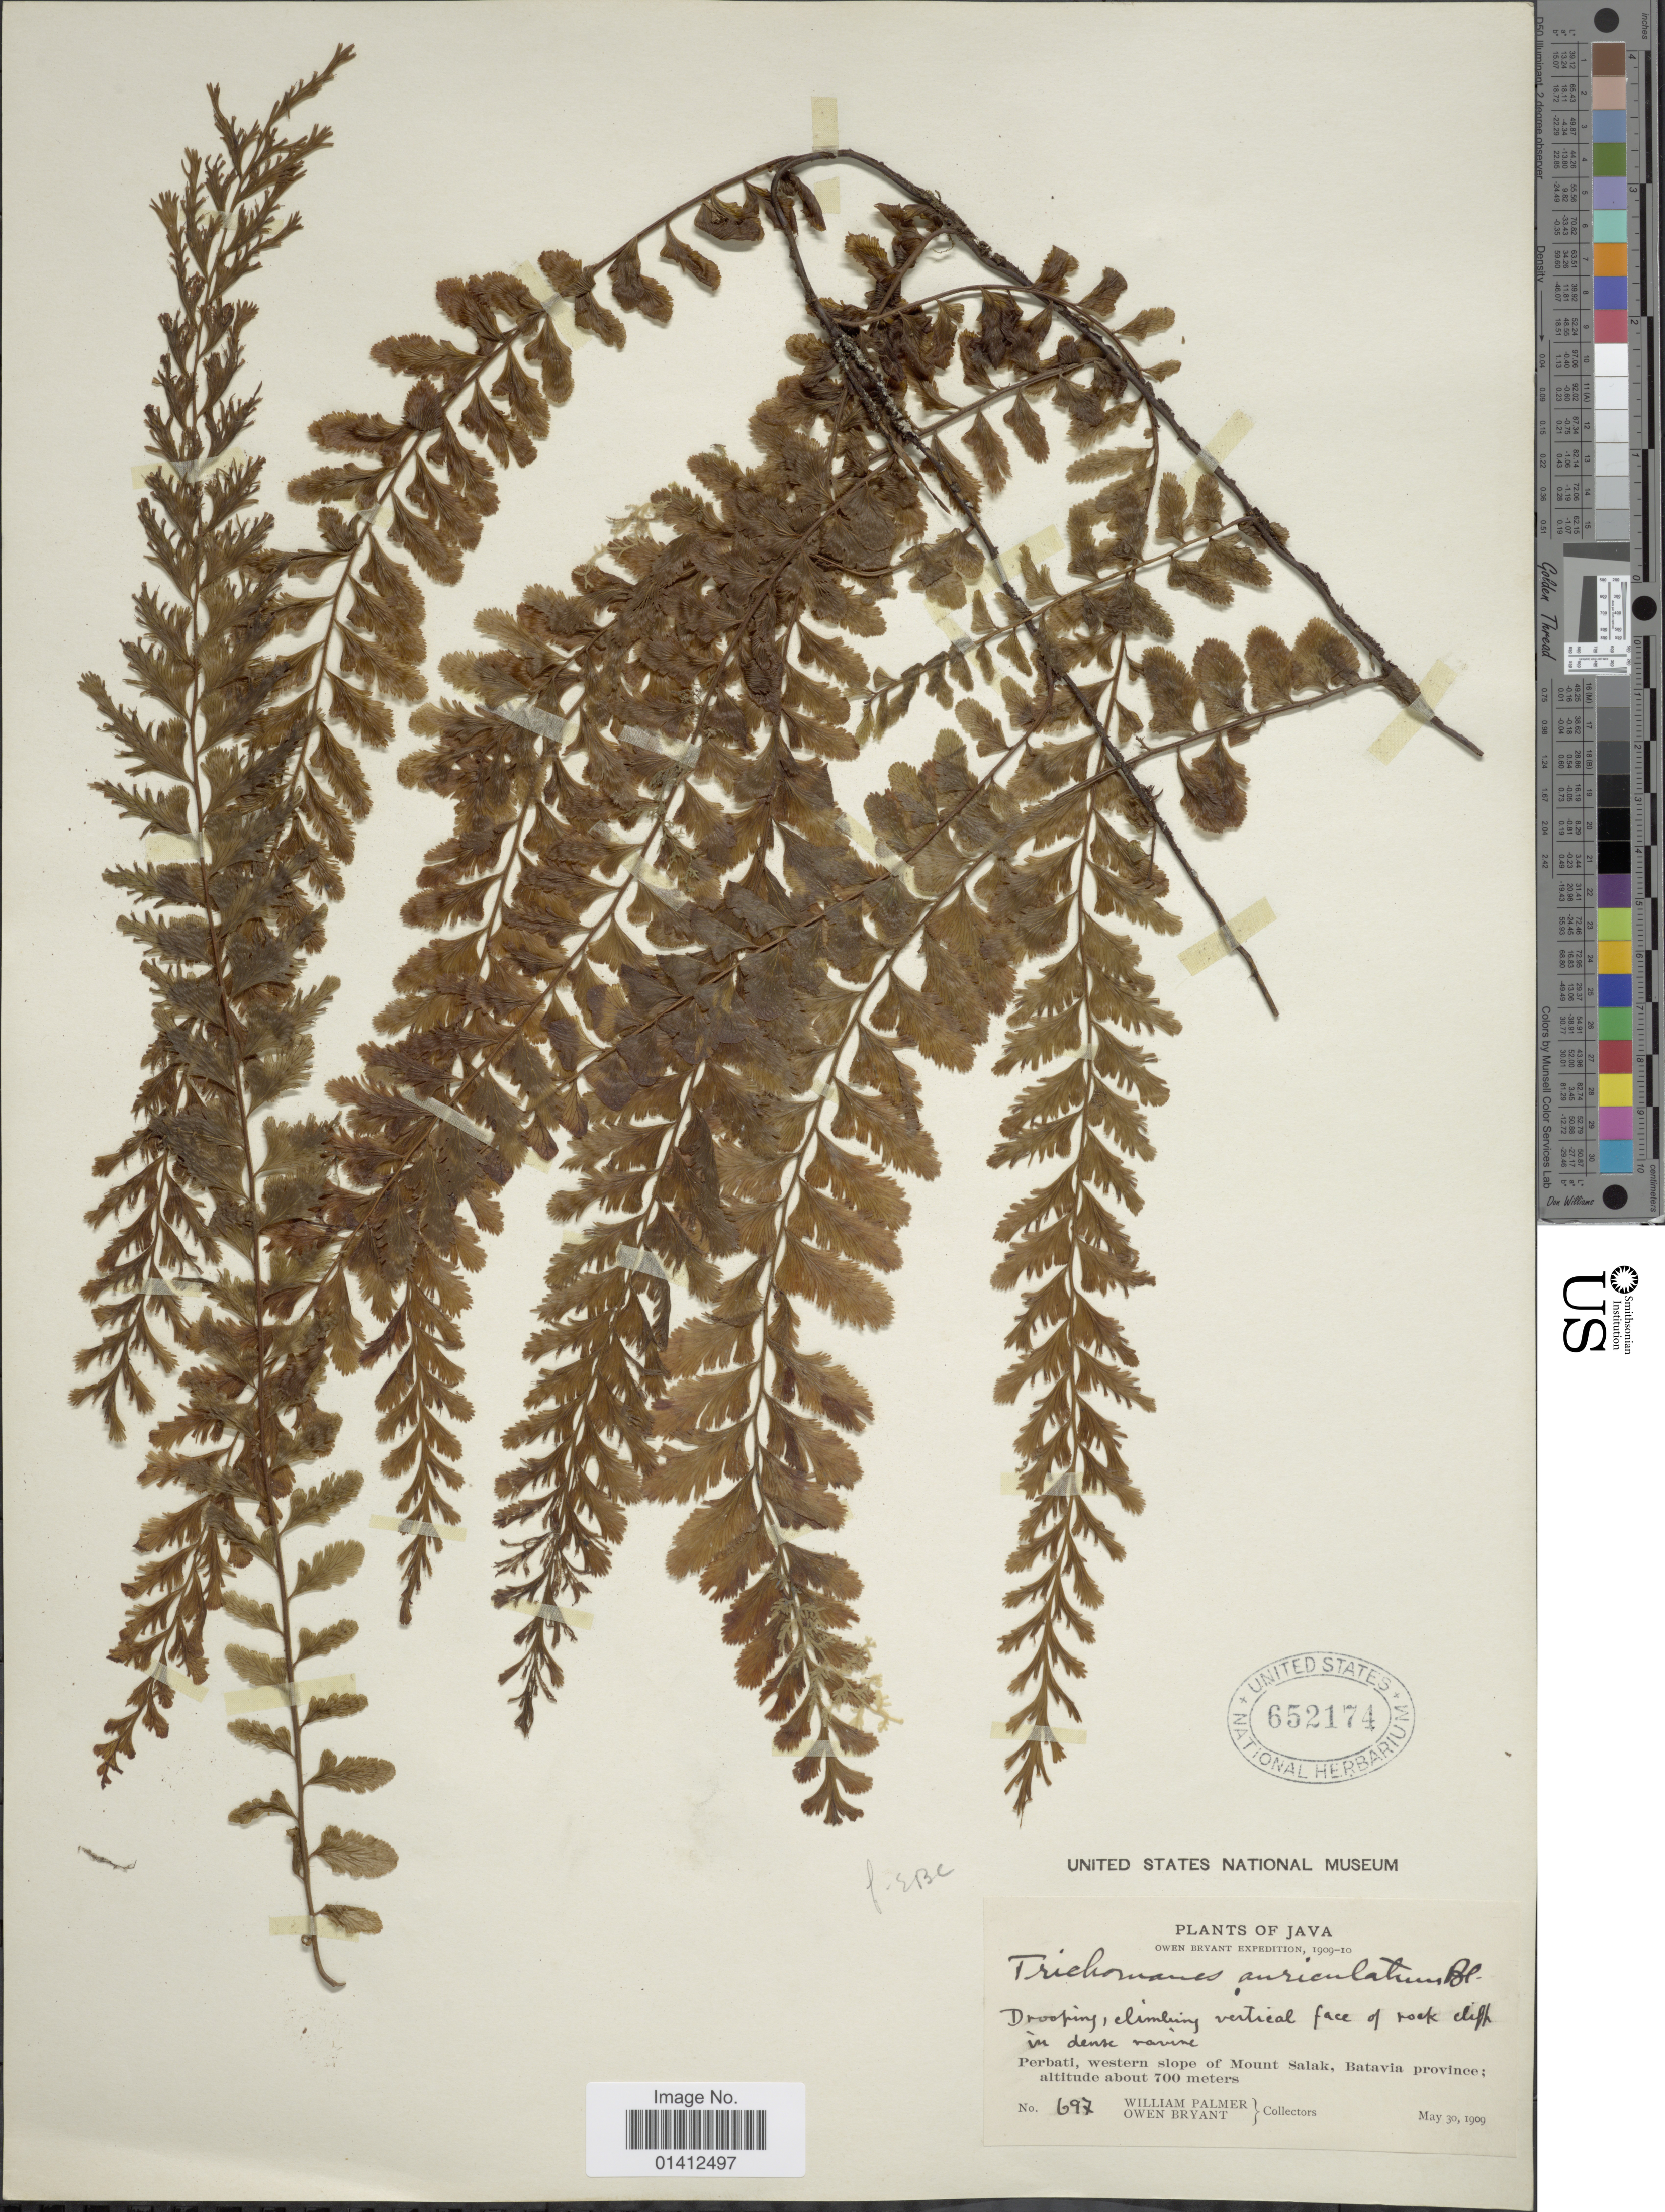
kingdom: Plantae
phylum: Tracheophyta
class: Polypodiopsida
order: Hymenophyllales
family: Hymenophyllaceae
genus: Vandenboschia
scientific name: Vandenboschia auriculata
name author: (Blume) Copel.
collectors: W. Palmer & O. Bryant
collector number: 697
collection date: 1909-05-30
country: Indonesia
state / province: Java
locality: Perbati, western slope of Mount Salak, Batavia province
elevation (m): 700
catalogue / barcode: US 652174